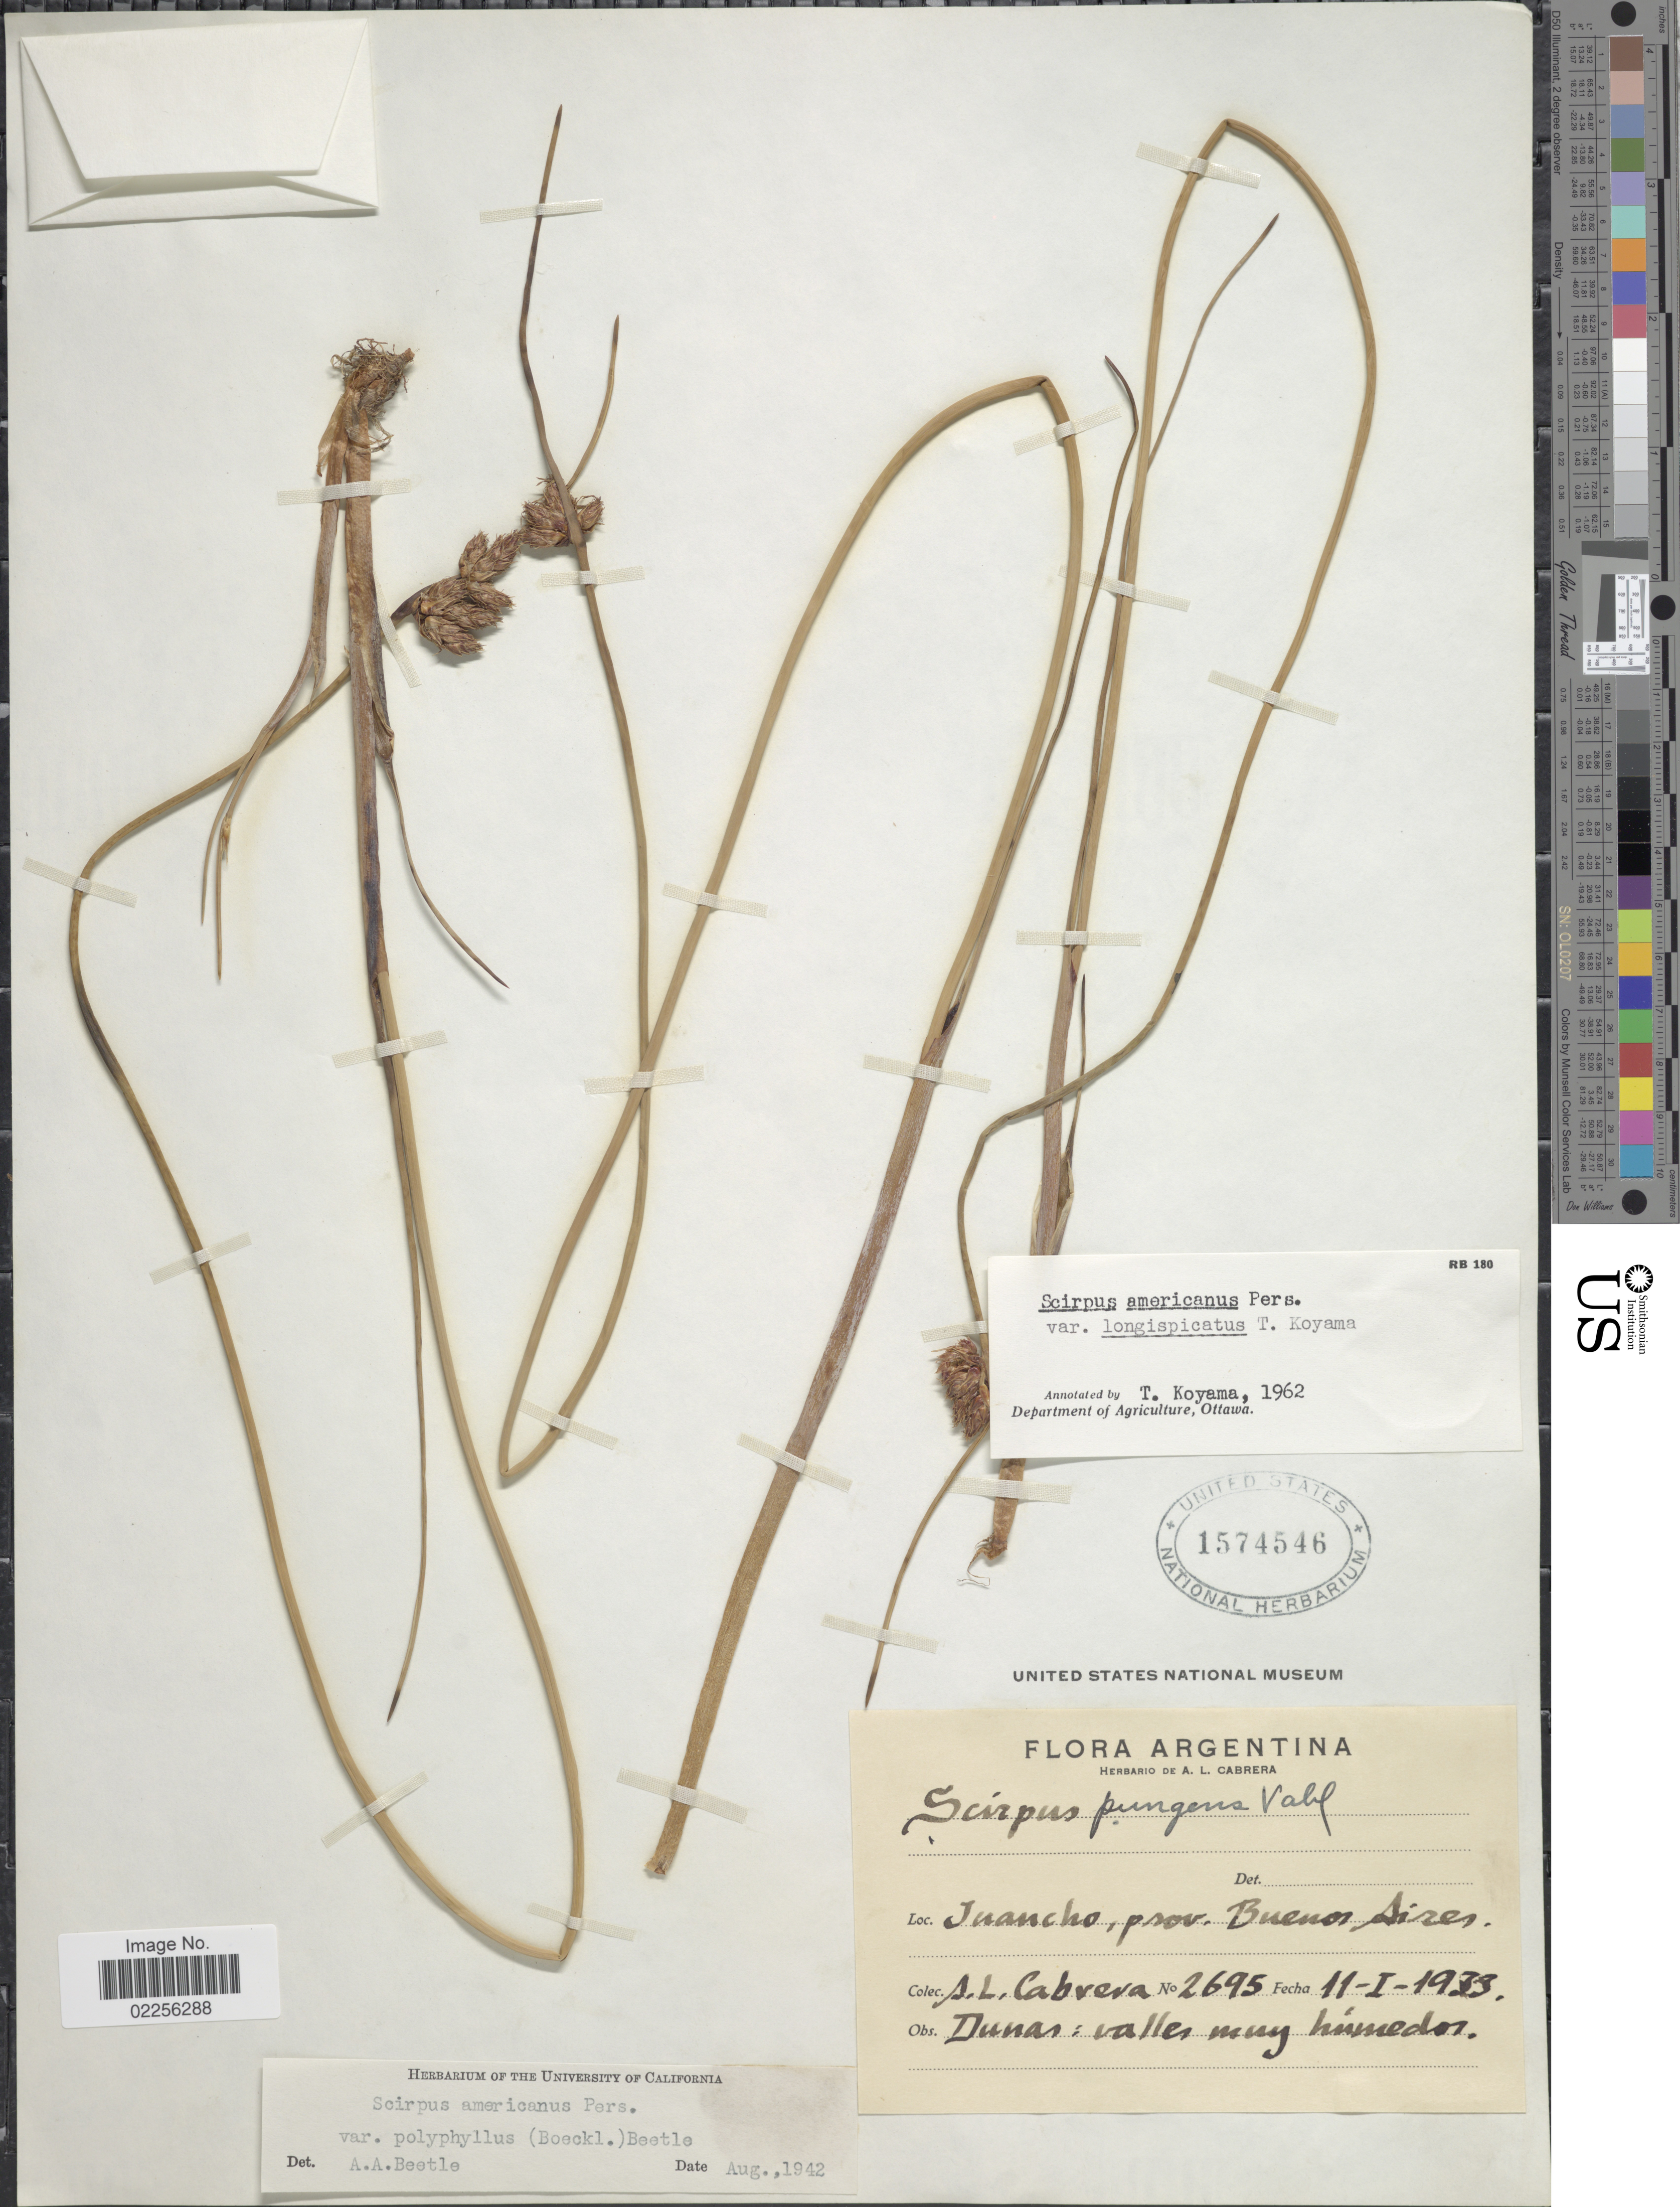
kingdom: Plantae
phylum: Tracheophyta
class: Liliopsida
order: Poales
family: Cyperaceae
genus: Schoenoplectus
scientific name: Schoenoplectus pungens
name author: (Vahl) Palla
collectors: A. L. Cabrera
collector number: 2695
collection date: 1933-01-11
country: Argentina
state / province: Buenos Aires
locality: Juancho, Dunas: valles muy húmedos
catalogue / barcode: US 1574546